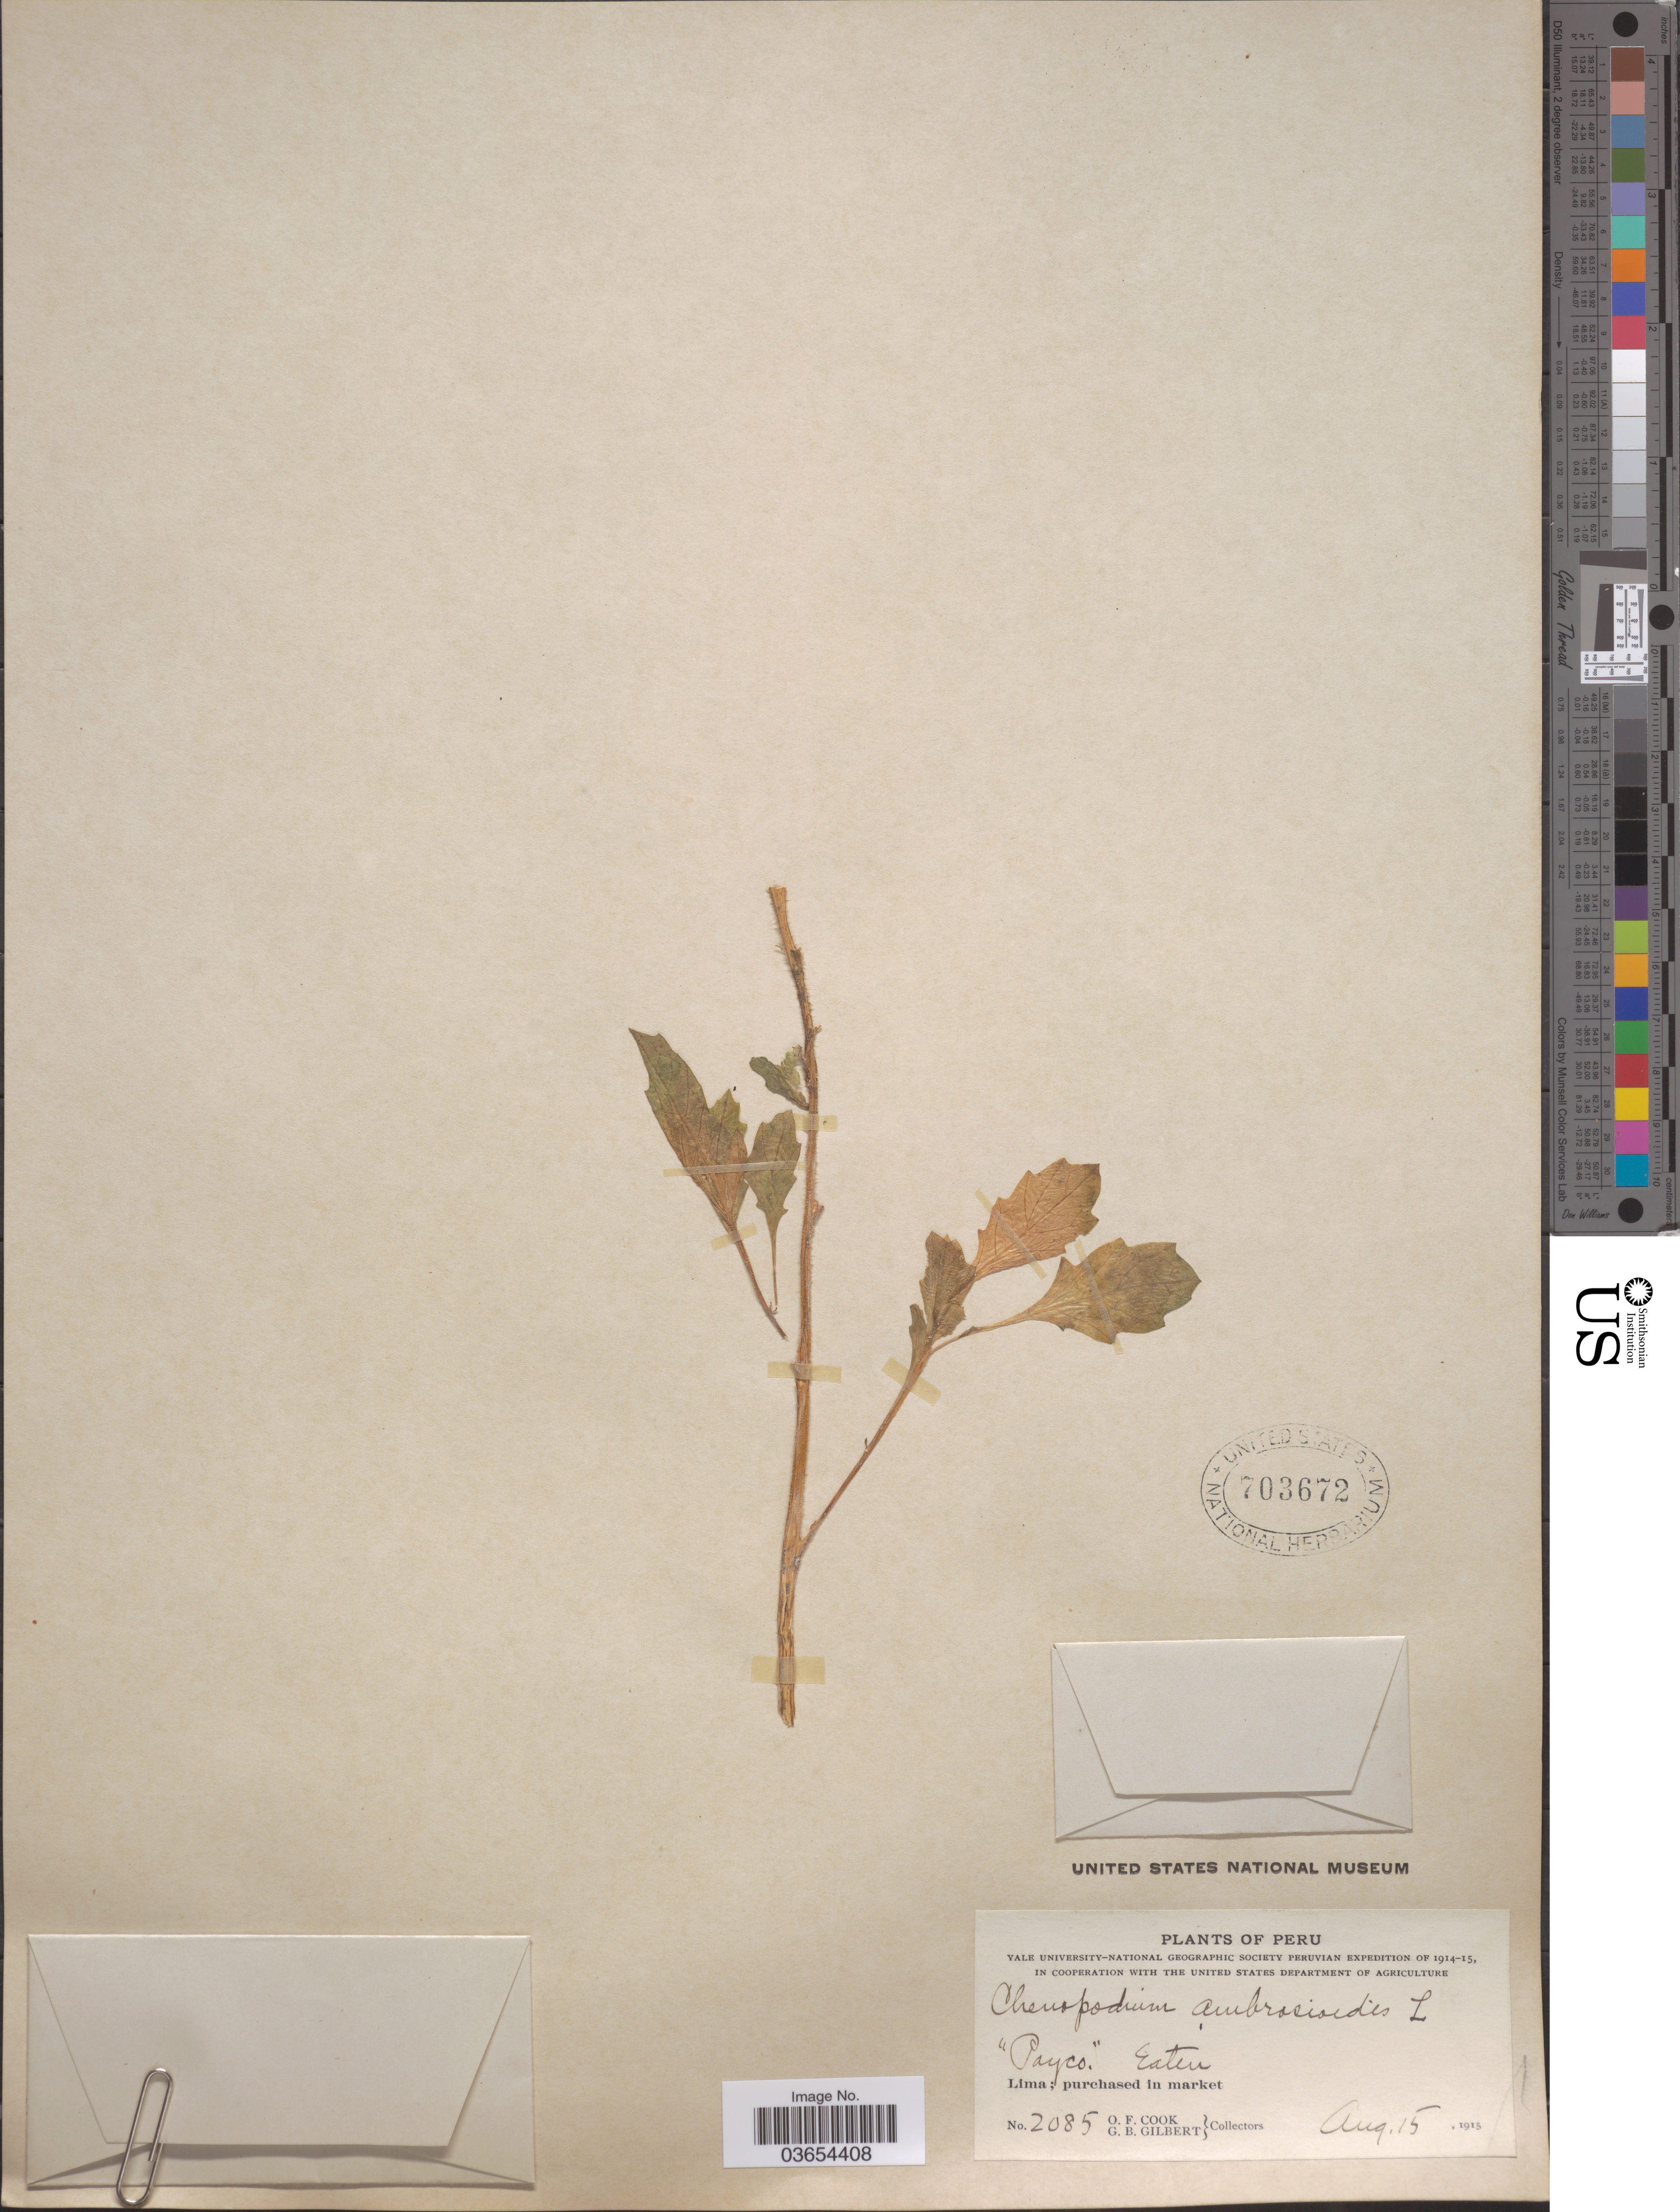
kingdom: Plantae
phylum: Tracheophyta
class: Magnoliopsida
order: Caryophyllales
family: Amaranthaceae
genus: Chenopodium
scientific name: Chenopodium ambrosioides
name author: L.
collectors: O. F. Cook & G. B. Gilbert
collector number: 2085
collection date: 1915-08-15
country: Peru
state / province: Lima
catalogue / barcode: US 703672